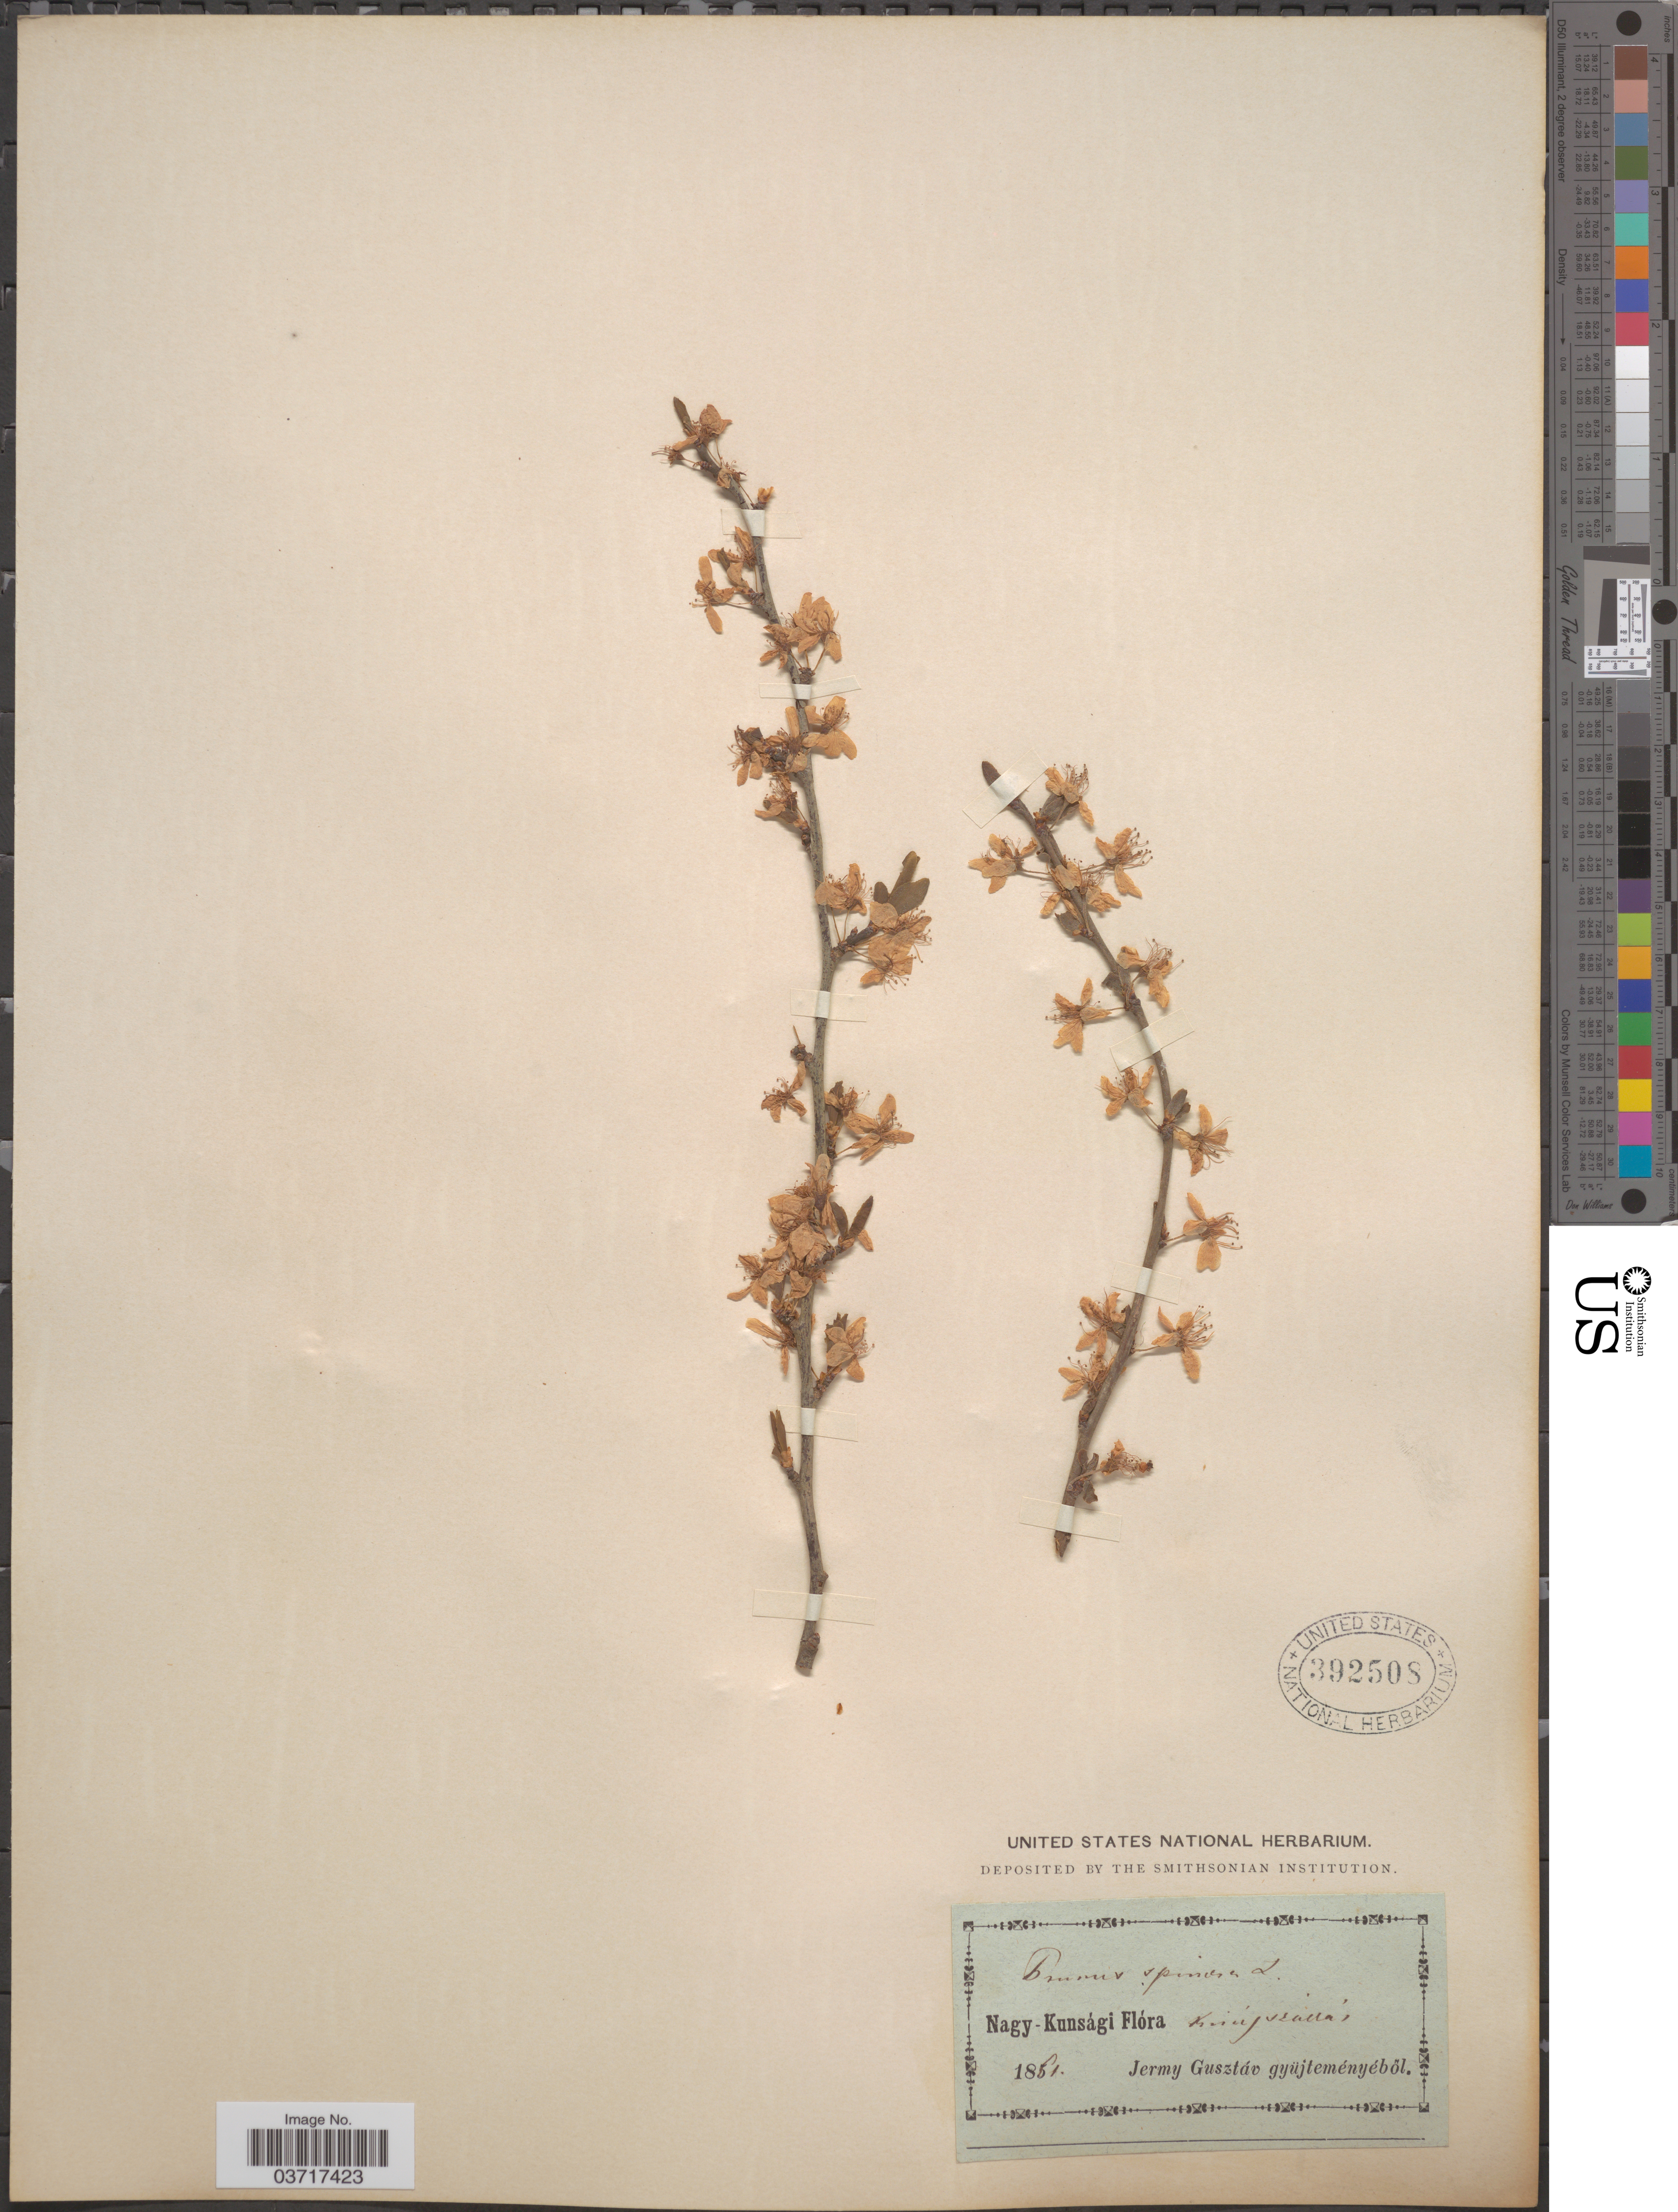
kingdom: Plantae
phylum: Tracheophyta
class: Magnoliopsida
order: Rosales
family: Rosaceae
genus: Prunus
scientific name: Prunus spinosa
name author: L.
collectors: J. Gusztav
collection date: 1861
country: Hungary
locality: Nagy-Kunsági Ksiujveacla. [interpreted]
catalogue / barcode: US 392508